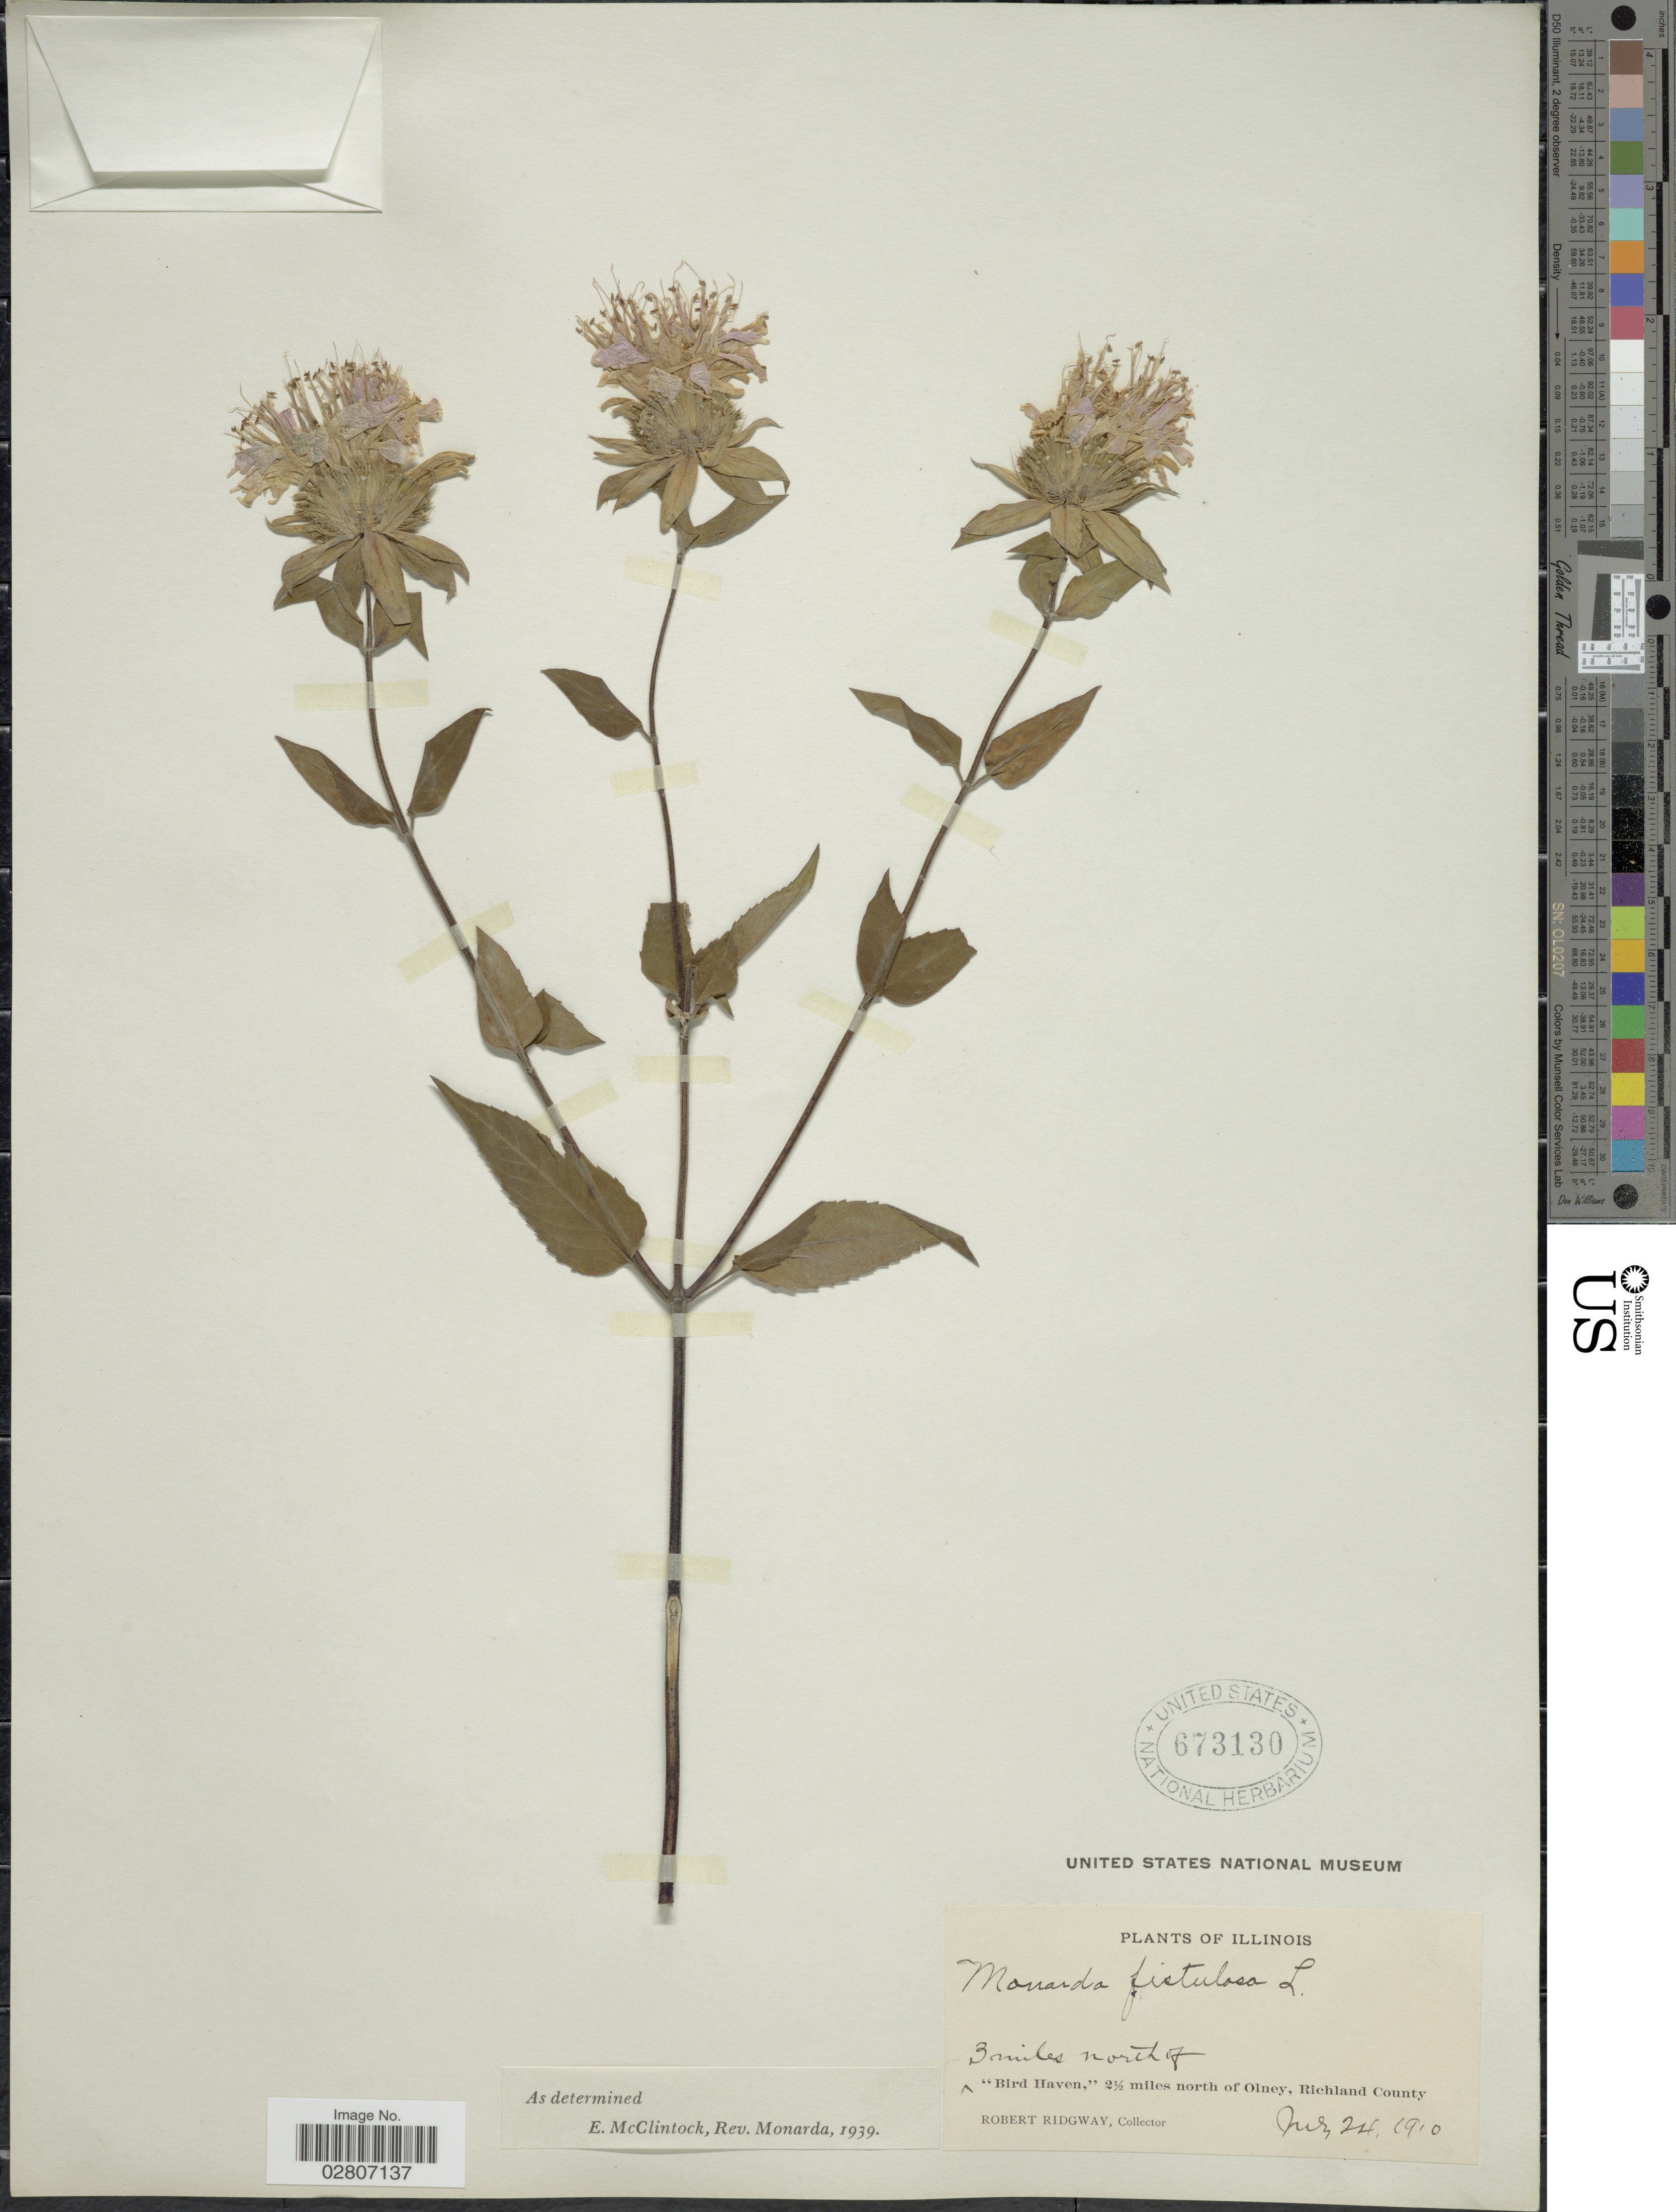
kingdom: Plantae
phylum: Tracheophyta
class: Magnoliopsida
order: Lamiales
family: Lamiaceae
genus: Monarda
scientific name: Monarda fistulosa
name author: L.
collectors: R. Ridgway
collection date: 1910-07-24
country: United States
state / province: Illinois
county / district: Richland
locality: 3 miles N of "Bird Haven," 2½ miles N of Olney, Richland County.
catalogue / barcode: US 673130